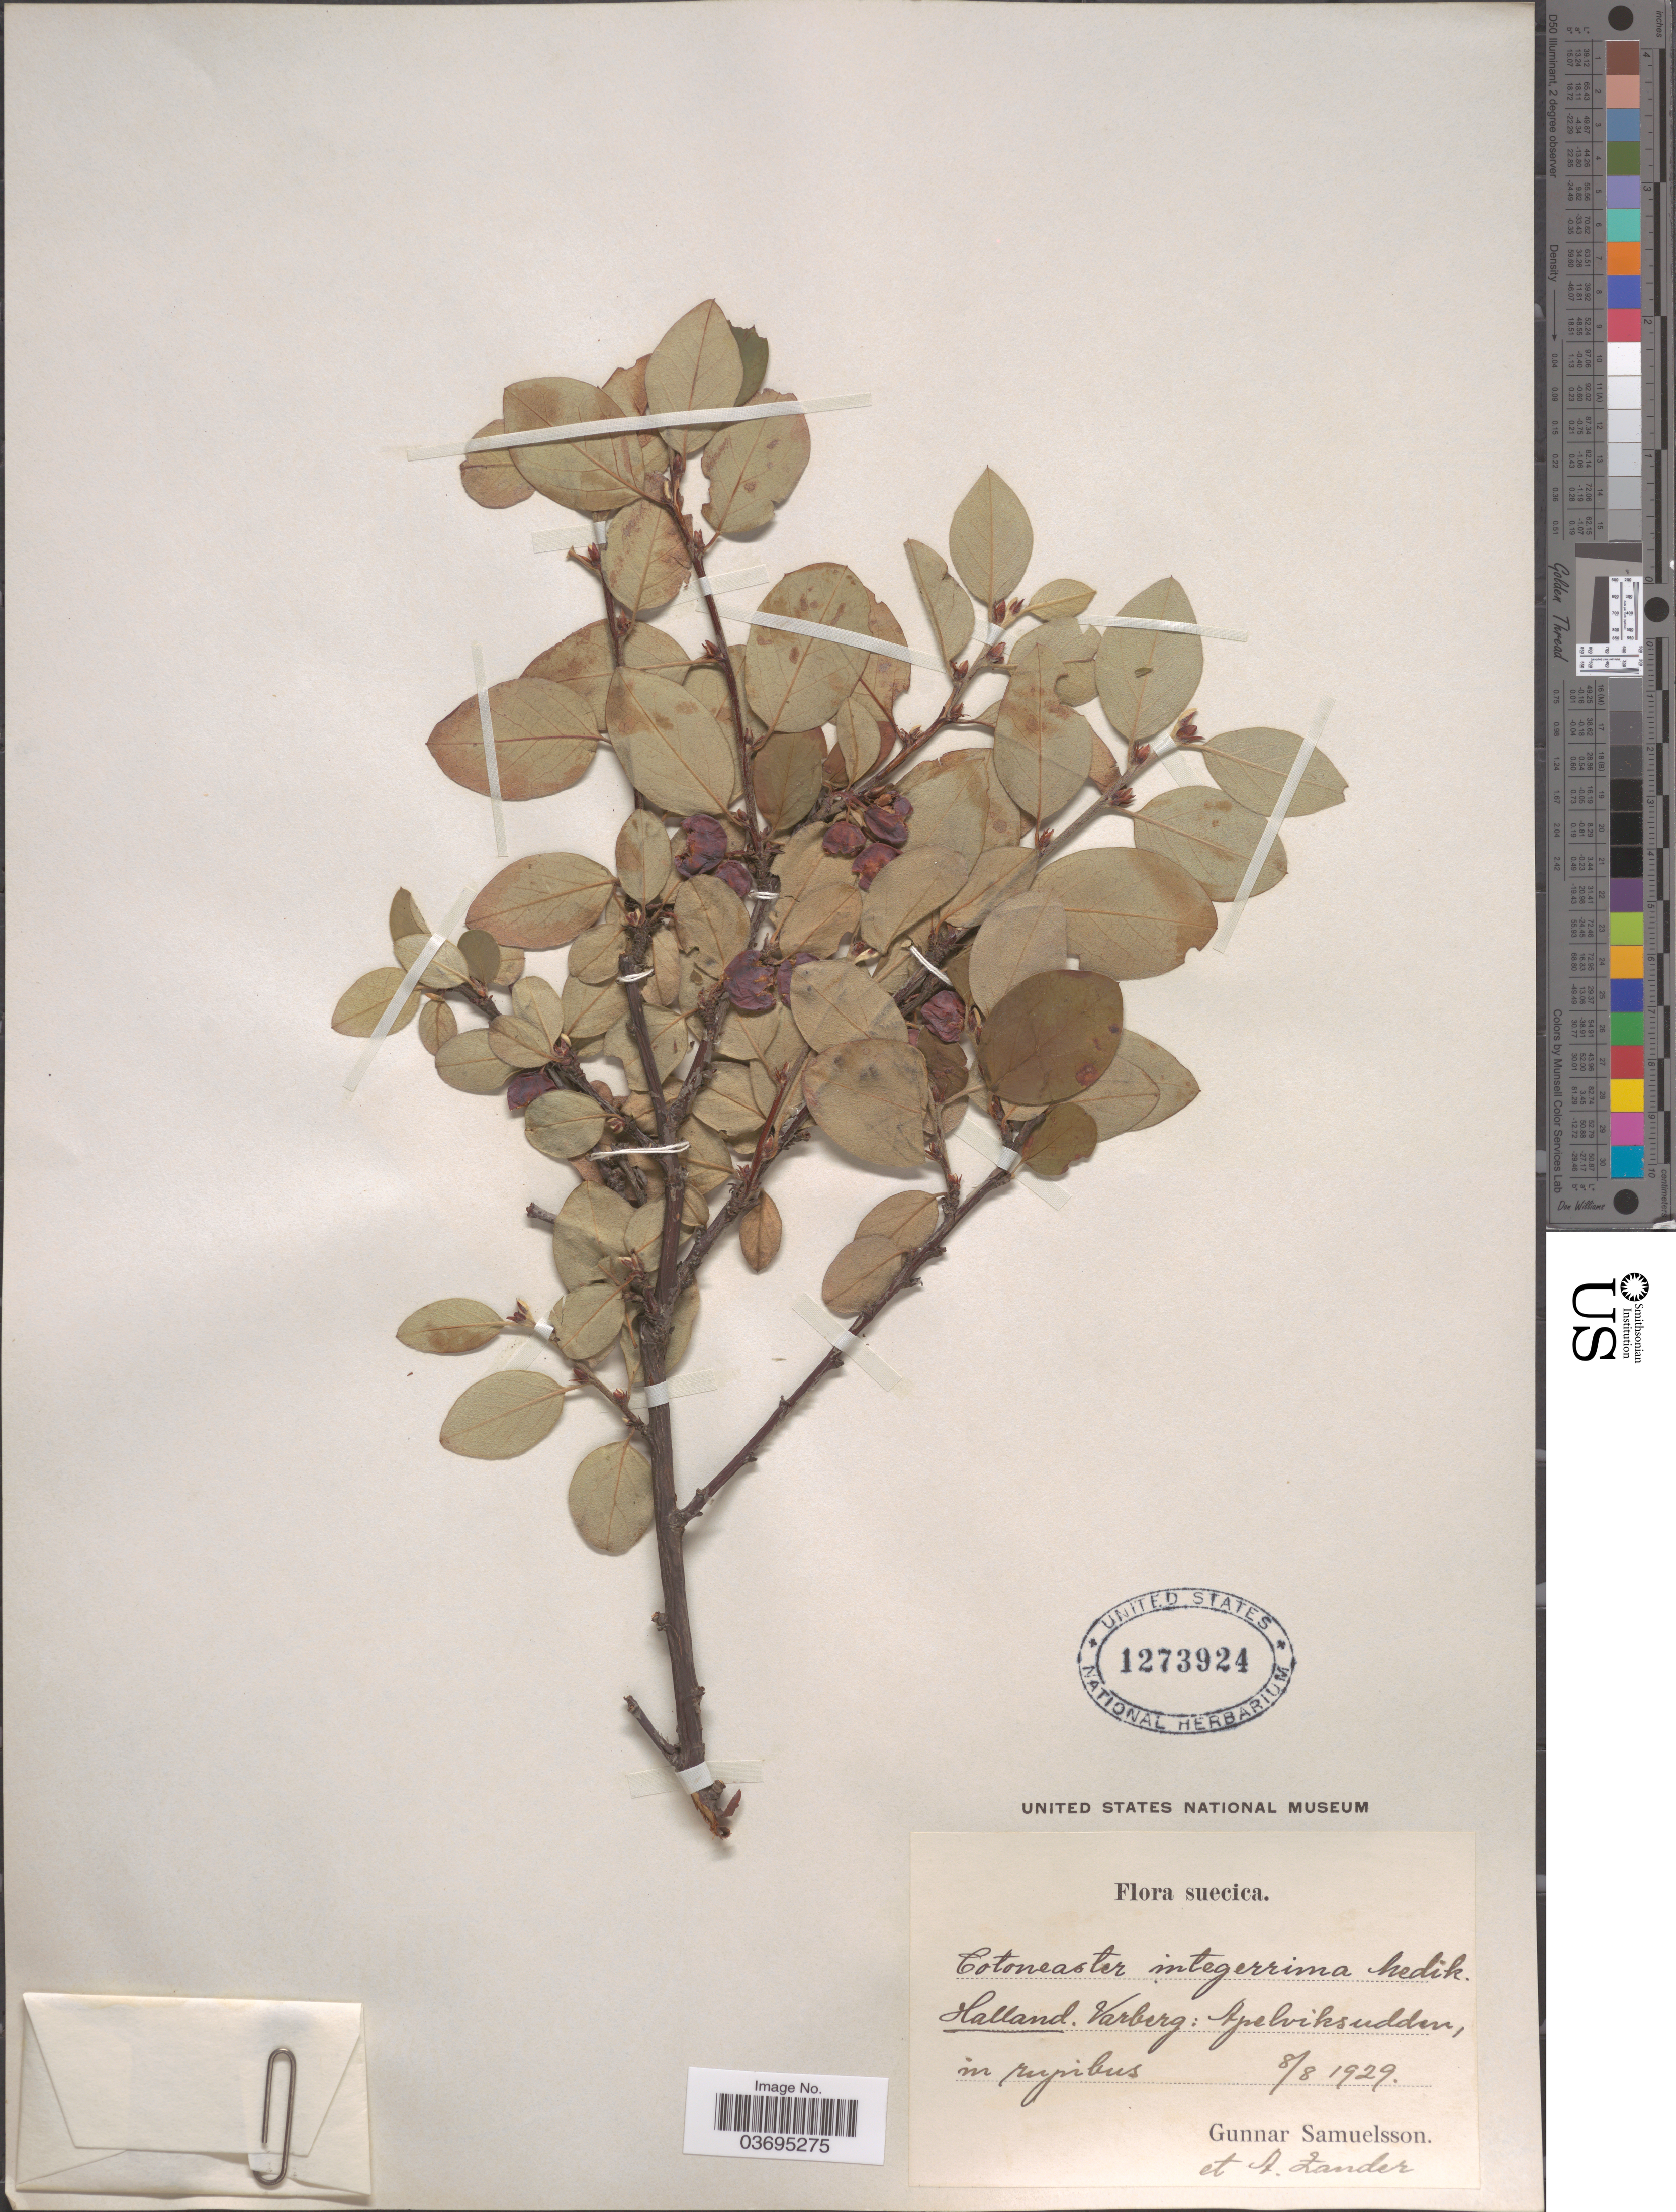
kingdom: Plantae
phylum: Tracheophyta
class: Magnoliopsida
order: Rosales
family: Rosaceae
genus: Cotoneaster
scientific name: Cotoneaster integerrimus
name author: Medik.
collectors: G. Samuelsson & A. Zander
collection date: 1929-08-08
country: Sweden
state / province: Halland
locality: Varberg: Apelviksudden, in rupibus.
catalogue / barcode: US 1273924